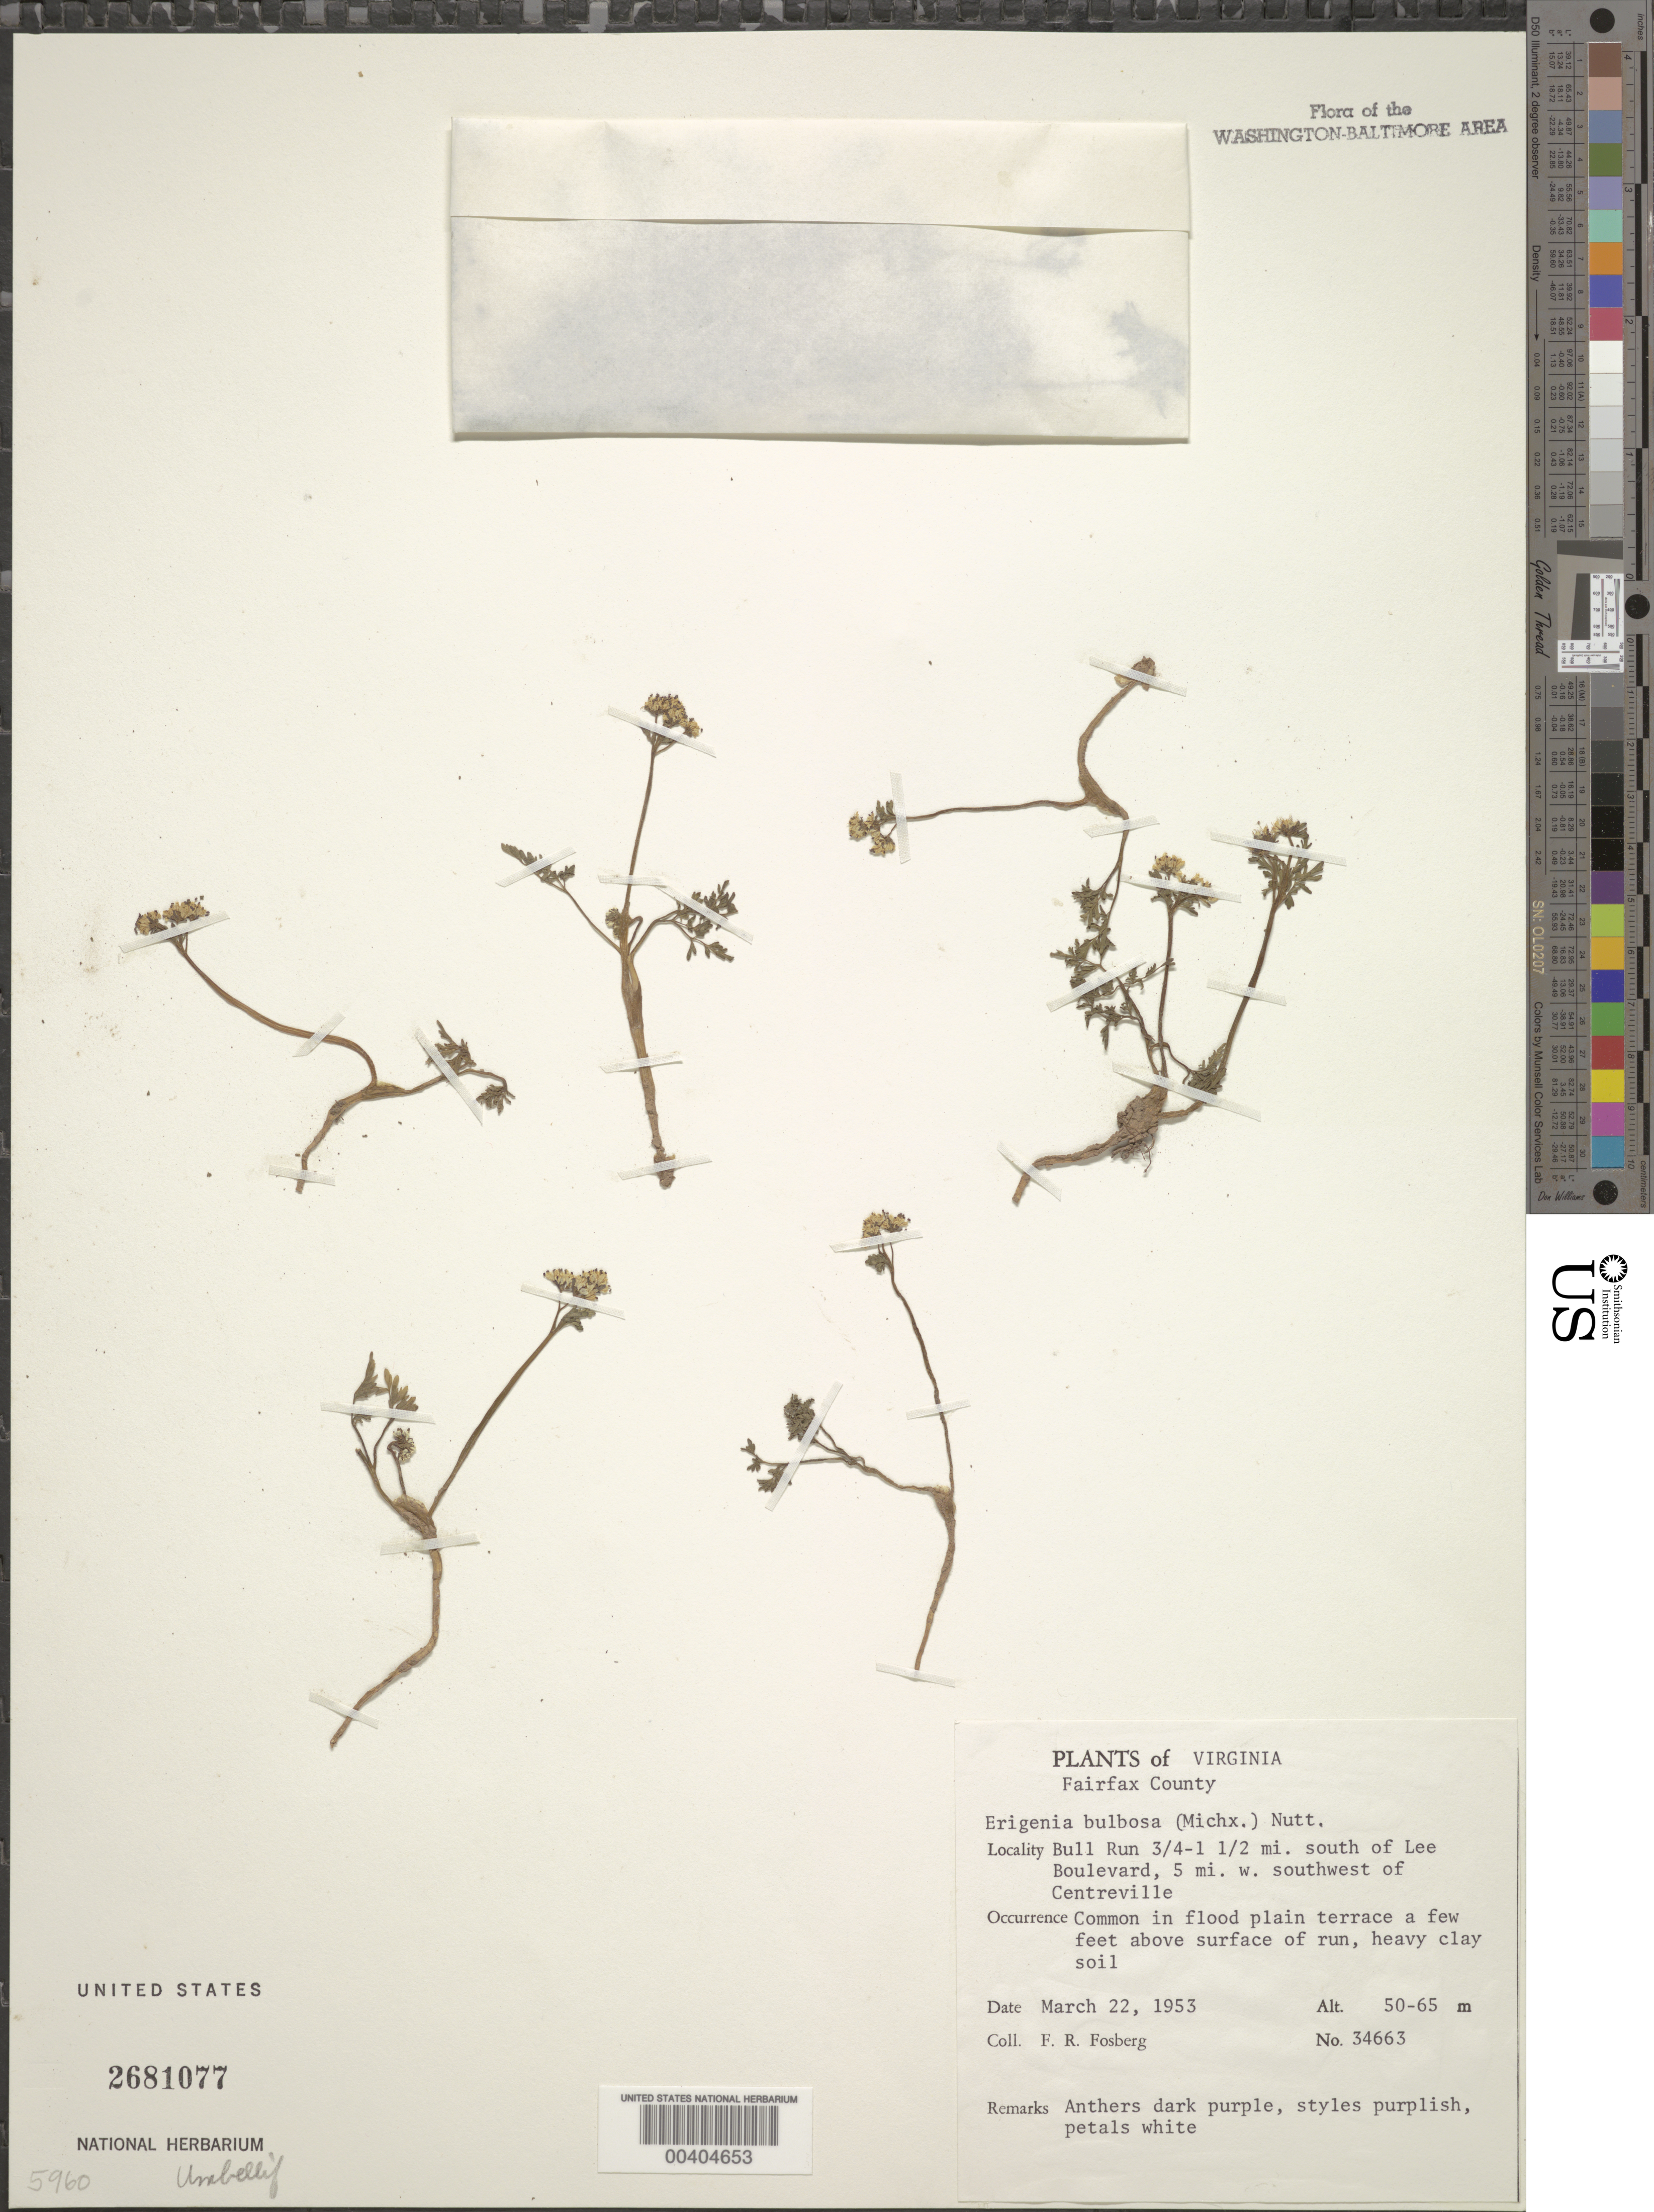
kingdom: Plantae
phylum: Tracheophyta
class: Magnoliopsida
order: Apiales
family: Apiaceae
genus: Erigenia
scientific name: Erigenia bulbosa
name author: (Michx.) Nutt.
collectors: F. R. Fosberg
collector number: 34663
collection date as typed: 22 Mar 1953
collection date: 1953-03-22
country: United States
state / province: Virginia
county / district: Fairfax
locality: Bull Run, S of Lee Blvd. SW of Centerville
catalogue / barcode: US 2681077